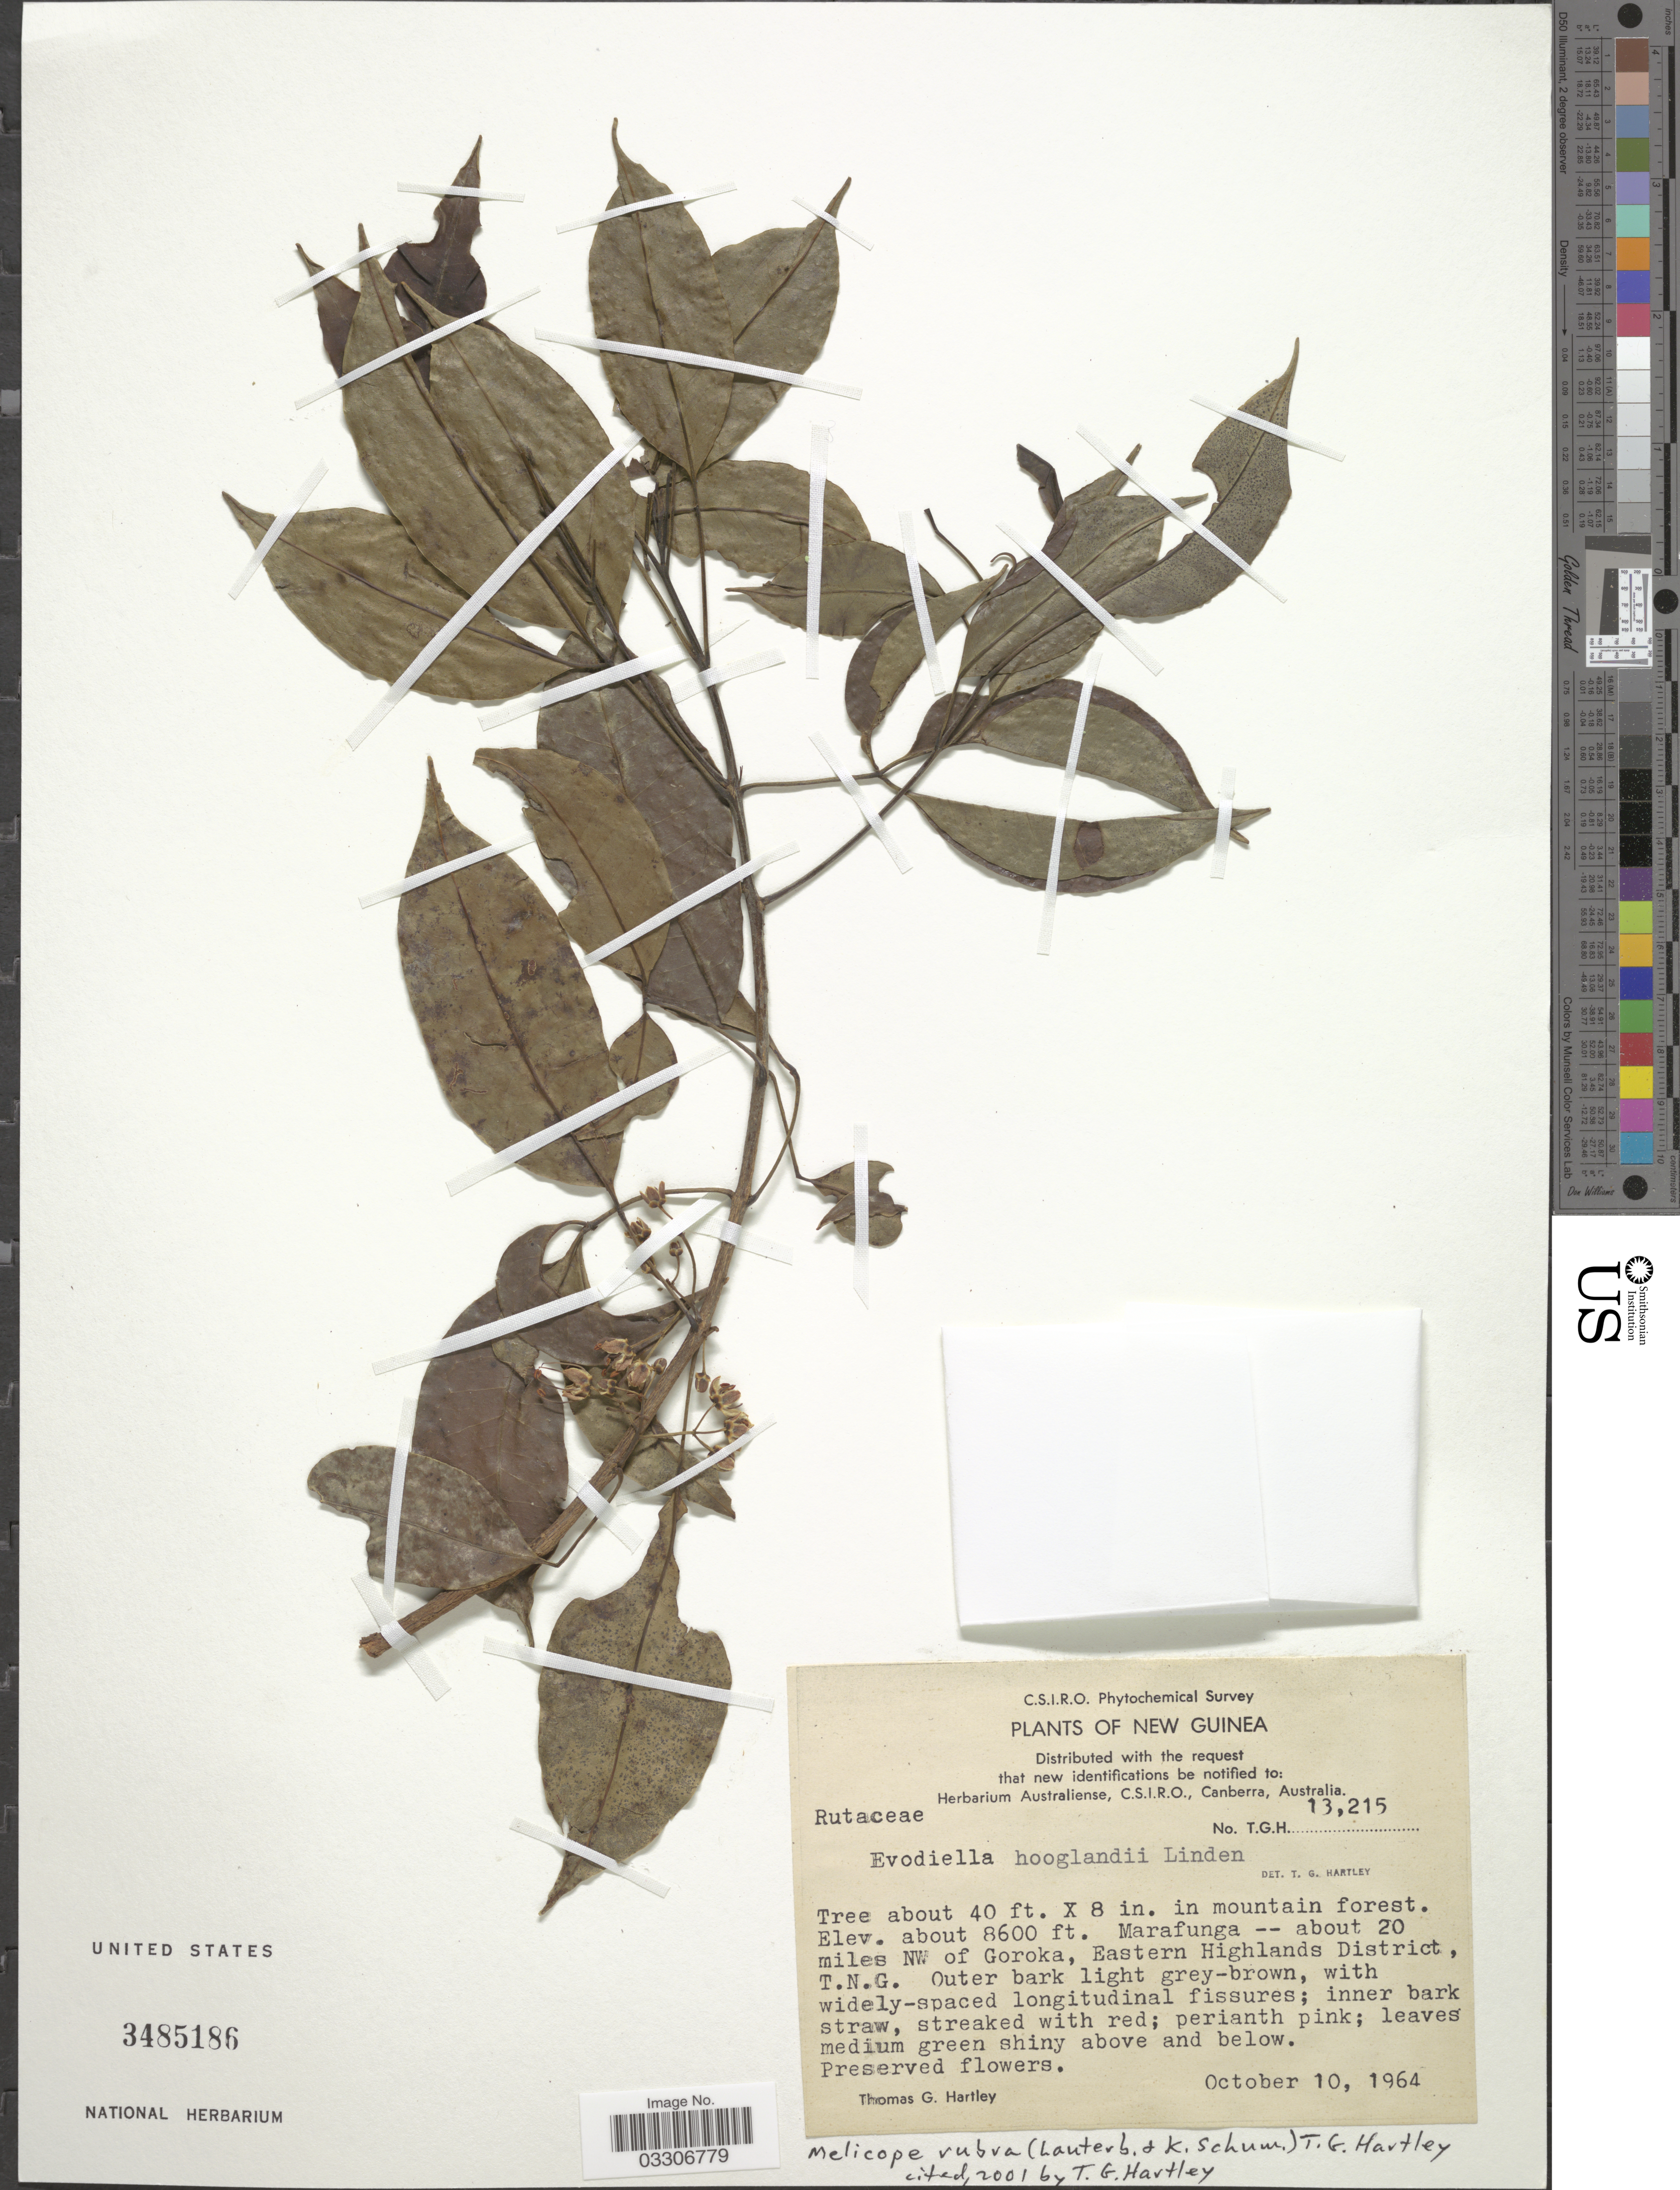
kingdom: Plantae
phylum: Tracheophyta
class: Magnoliopsida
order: Sapindales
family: Rutaceae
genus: Melicope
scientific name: Melicope rubra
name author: (Lauterb. & K. Schum.) T.G. Hartley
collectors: T. G. Hartley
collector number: TGH13215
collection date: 1964-10-10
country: Papua New Guinea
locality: New Guinea. Marafunga -- about 20 miles NW of Goroka, Eastern Highlands District, T.N.G.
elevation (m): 2621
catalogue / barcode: US 3485186